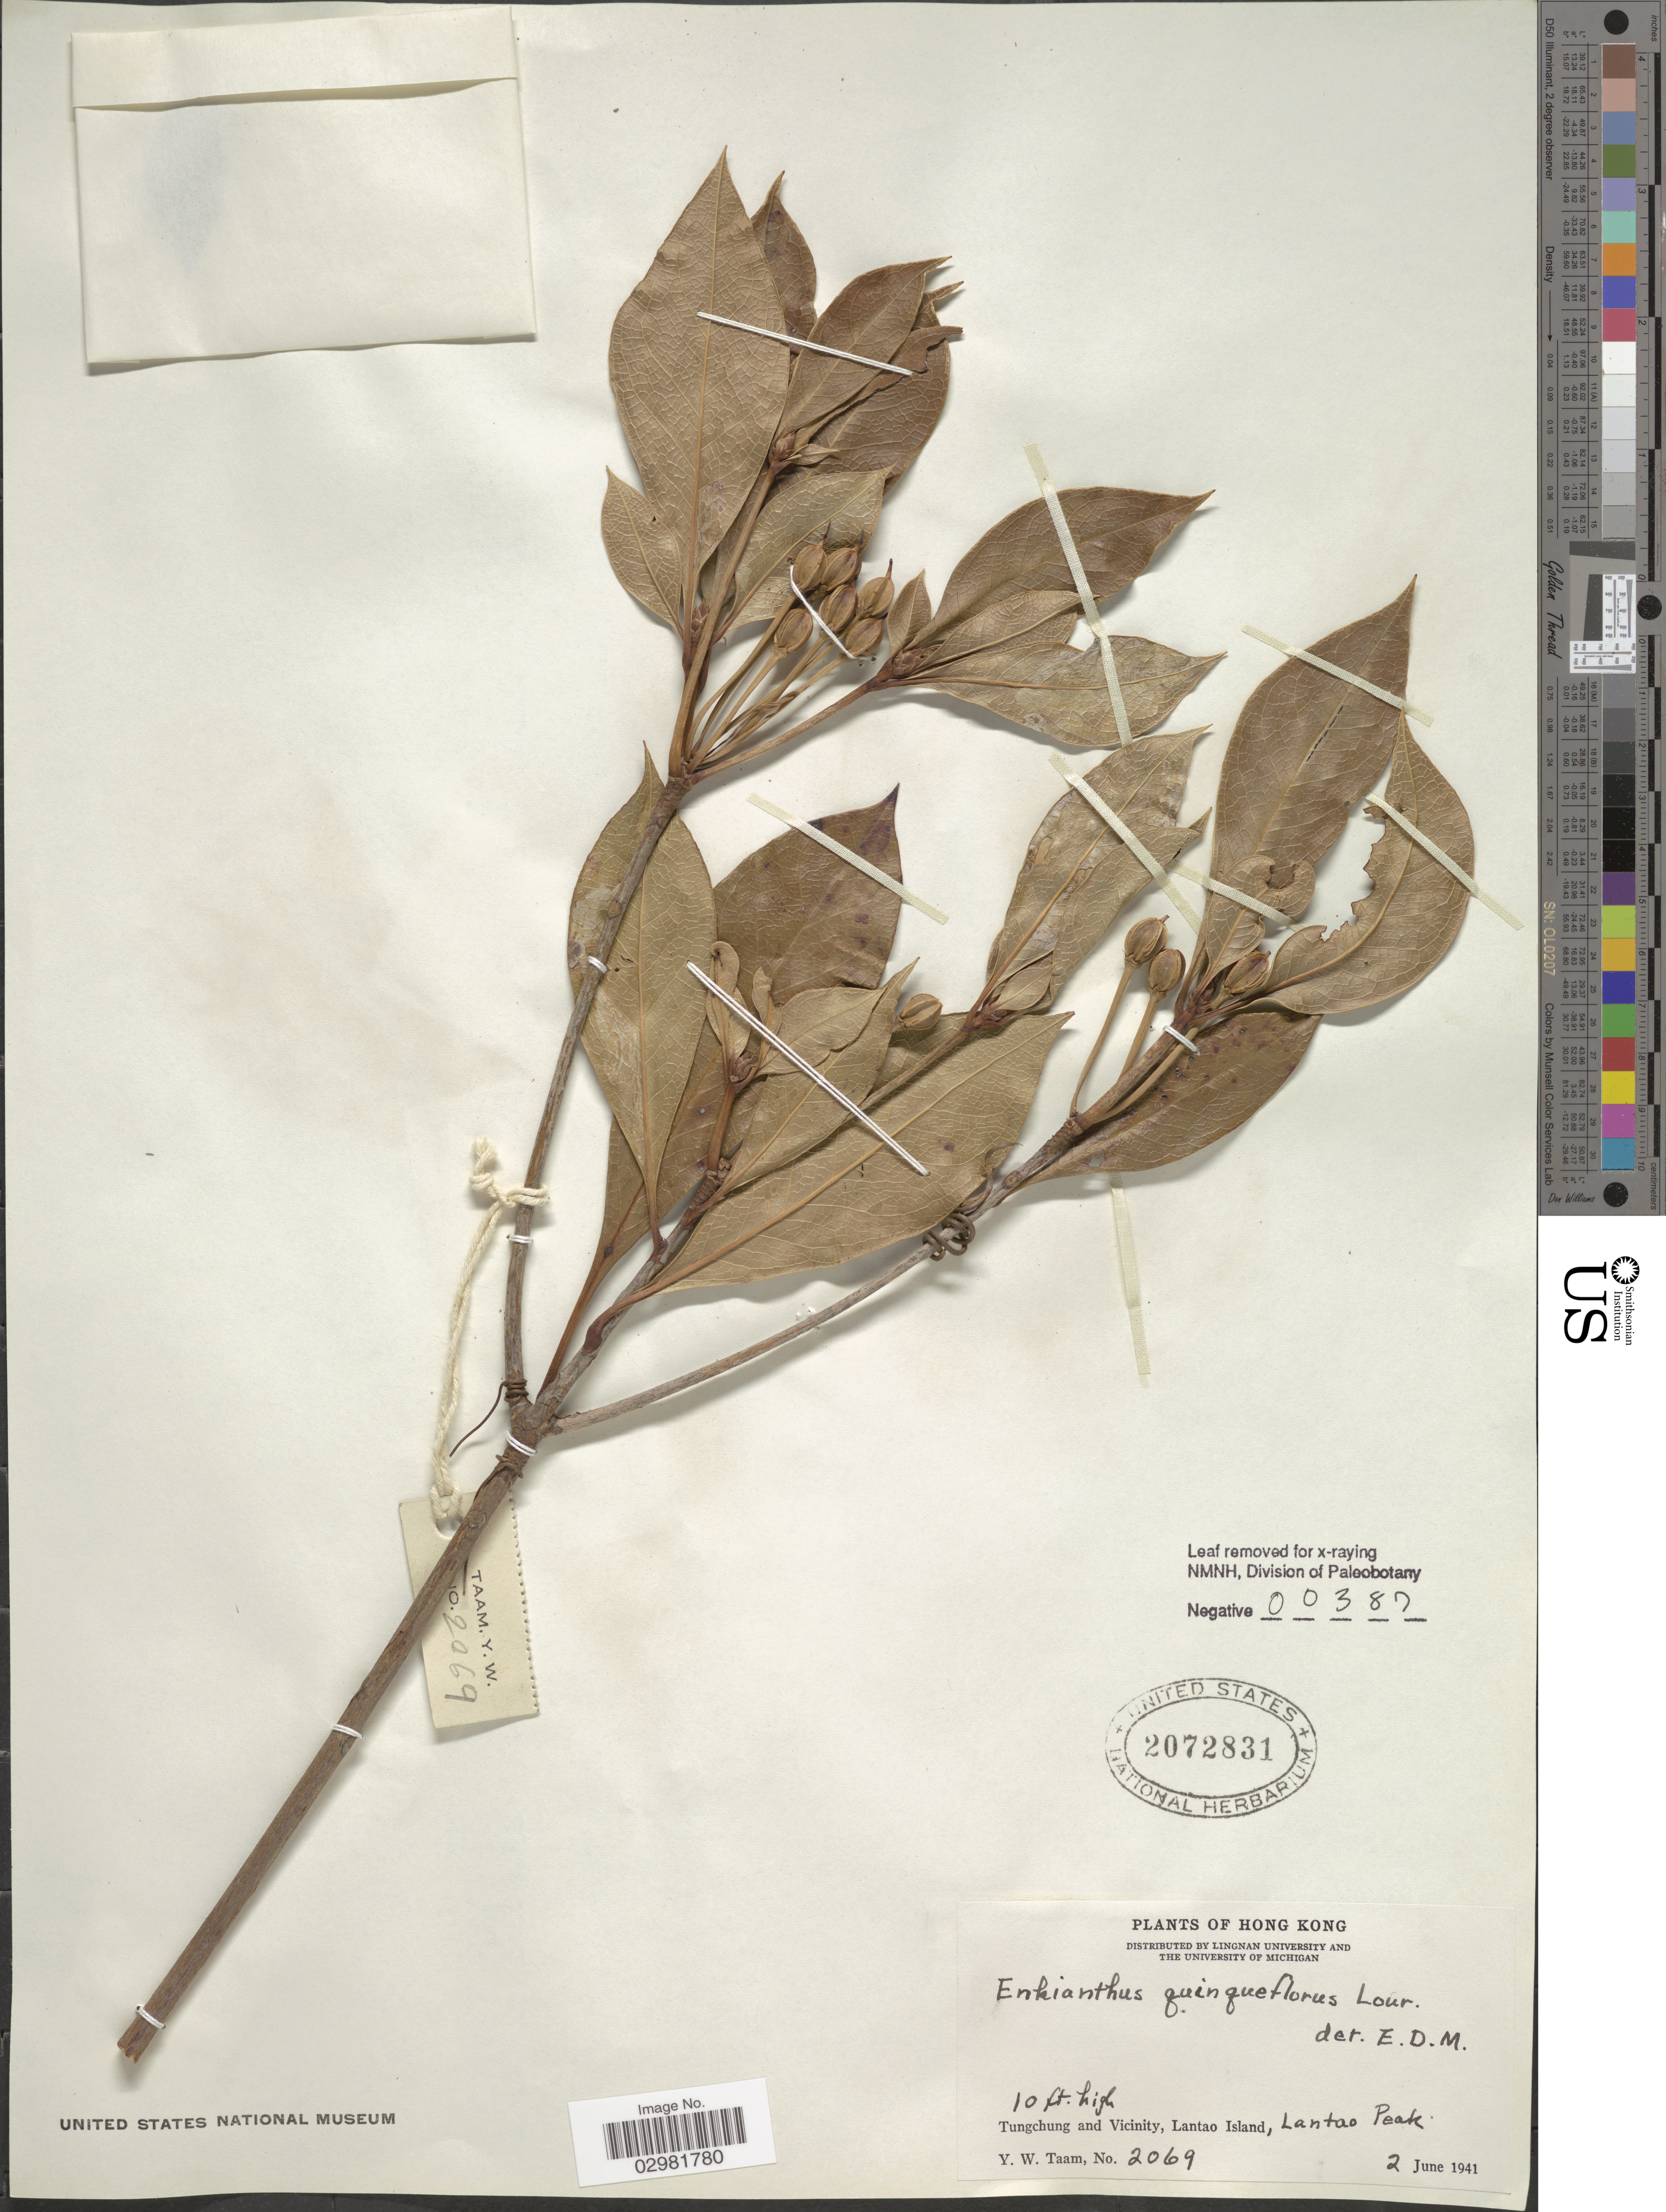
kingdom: Plantae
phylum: Tracheophyta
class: Magnoliopsida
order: Ericales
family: Ericaceae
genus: Enkianthus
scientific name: Enkianthus quinqueflorus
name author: Lour.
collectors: Y. W. Taam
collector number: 2069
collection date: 1941-06-02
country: China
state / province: Hong Kong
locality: Tungchung and Vicinity, Lantao Island, Lantao Peak.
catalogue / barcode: US 2072831